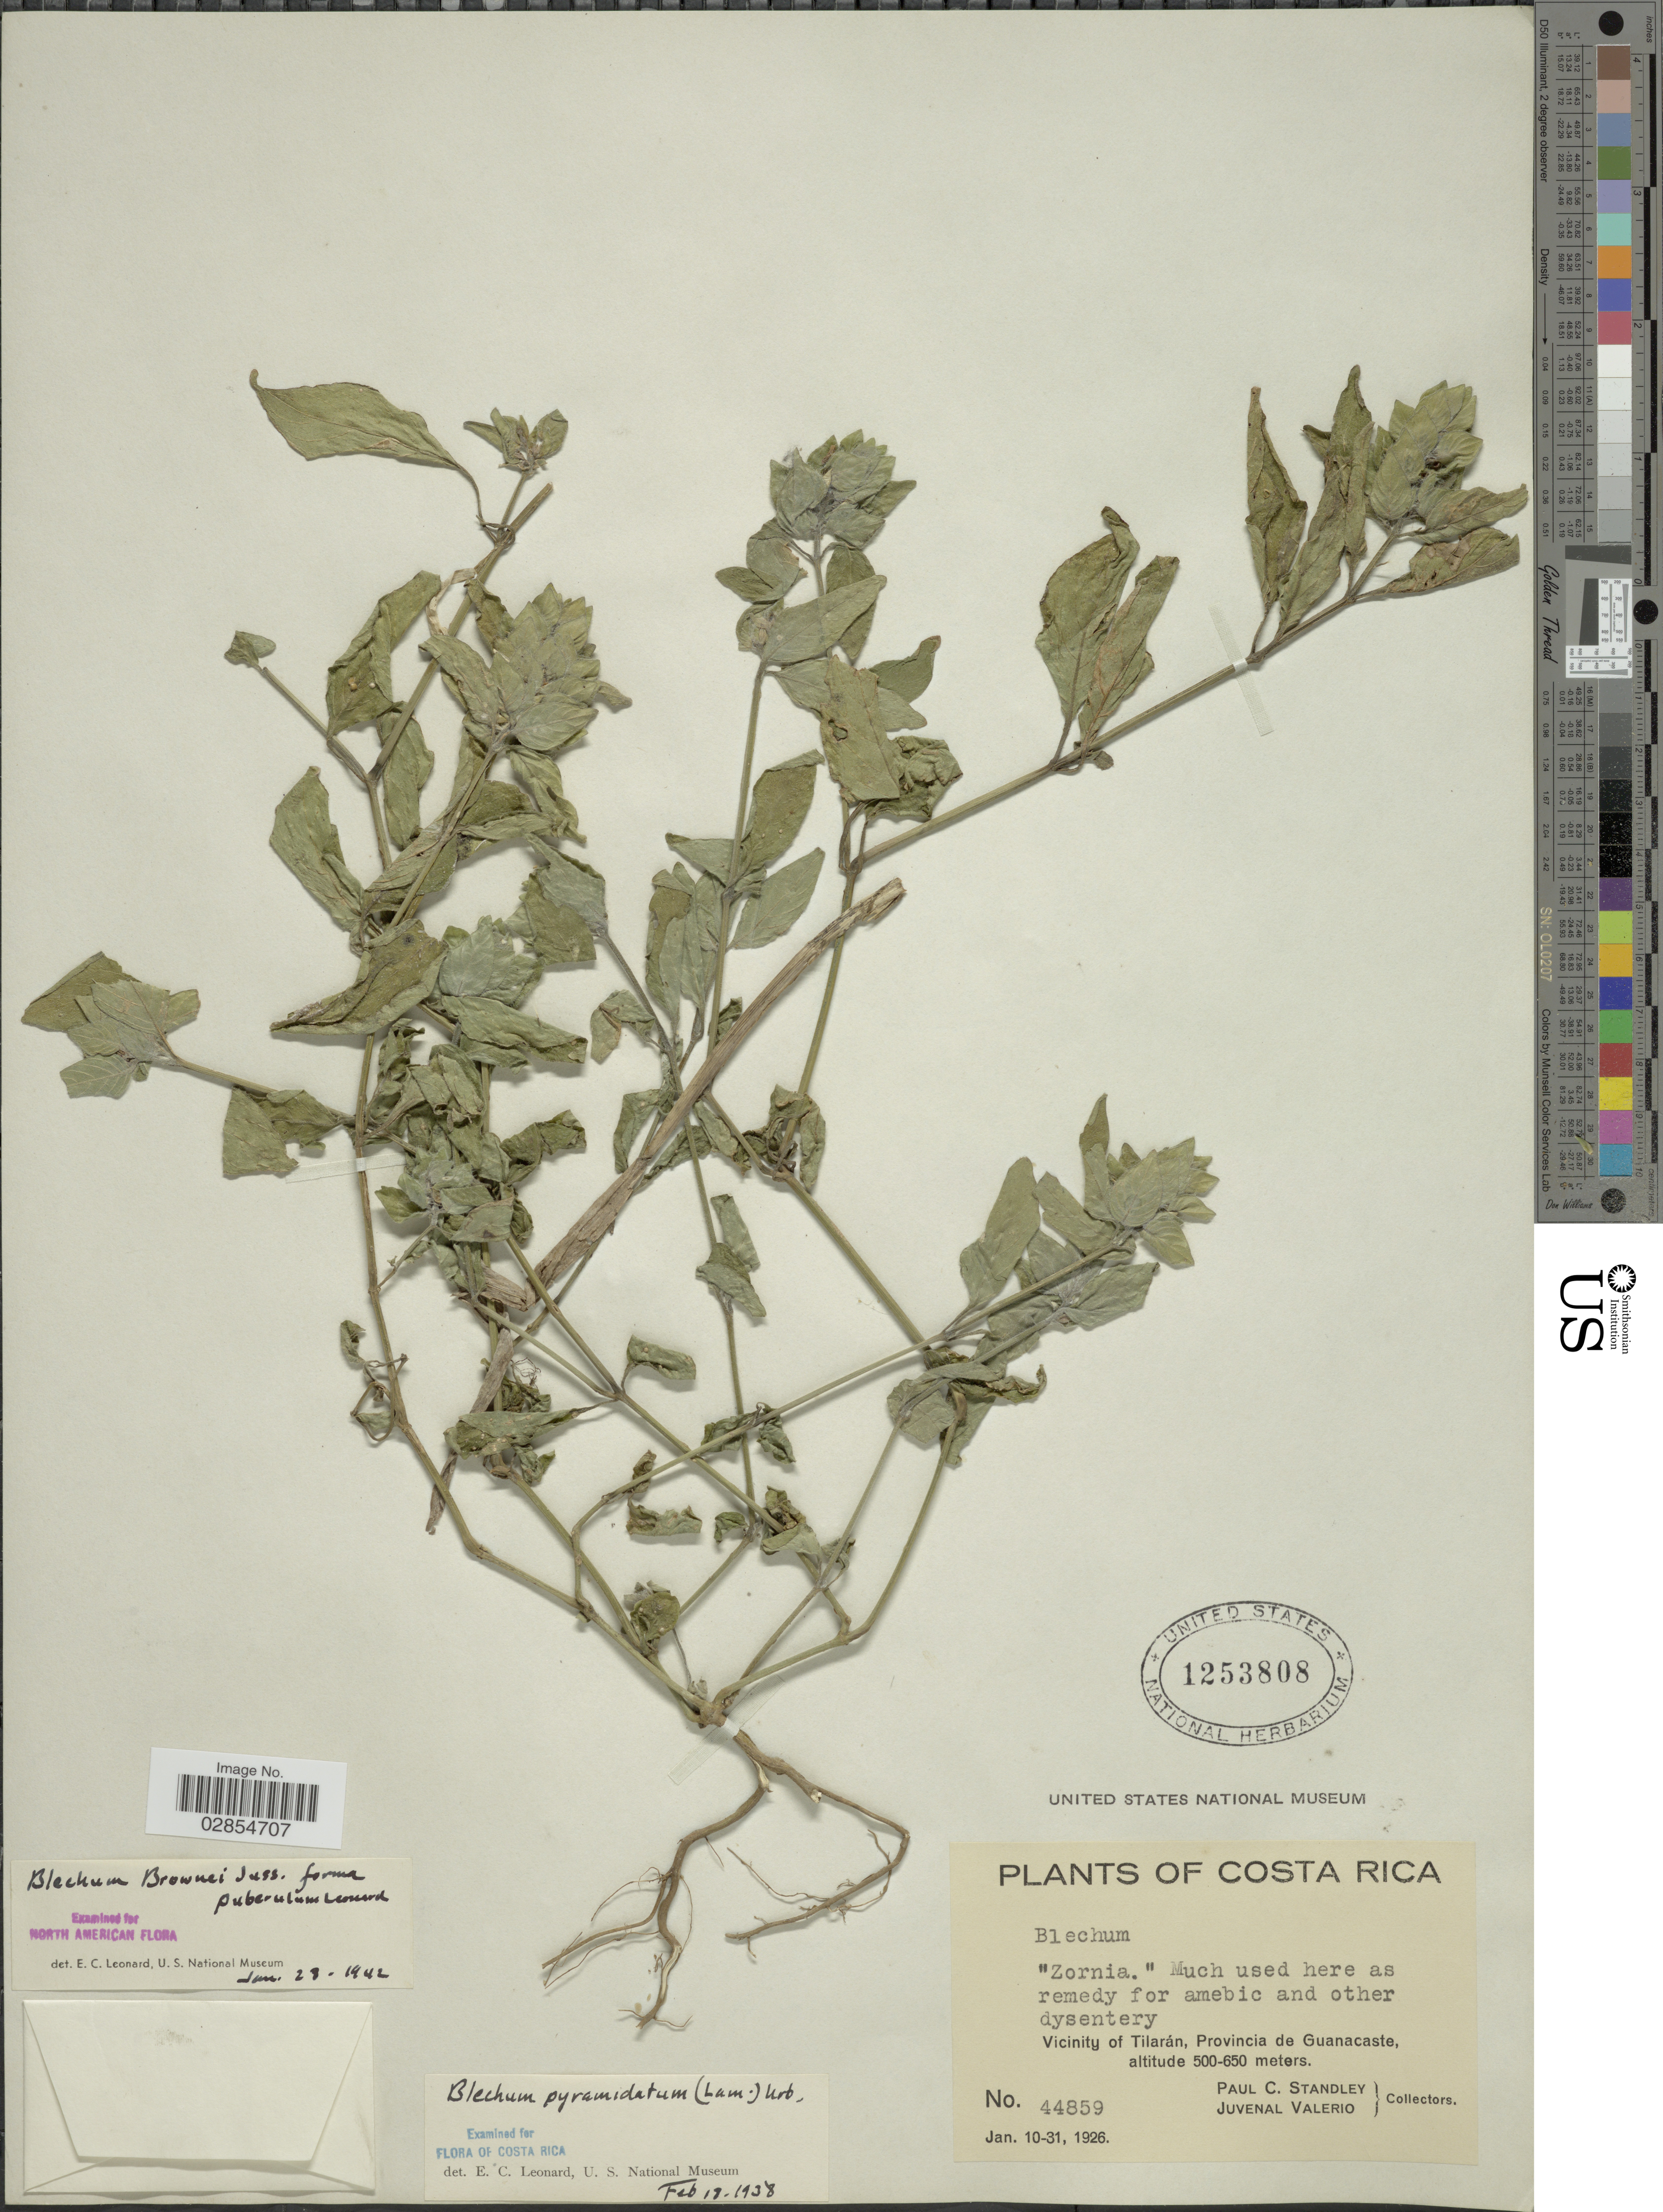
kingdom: Plantae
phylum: Tracheophyta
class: Magnoliopsida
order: Lamiales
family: Acanthaceae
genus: Blechum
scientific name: Blechum pyramidatum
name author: (Lam.) Urb.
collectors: P. C. Standley & J. Valerio R.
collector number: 44859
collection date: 1926-01-10/1926-01-31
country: Costa Rica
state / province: Guanacaste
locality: Vicinity of Tilarán, Provincia de Guanacaste.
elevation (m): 500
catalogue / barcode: US 1253808